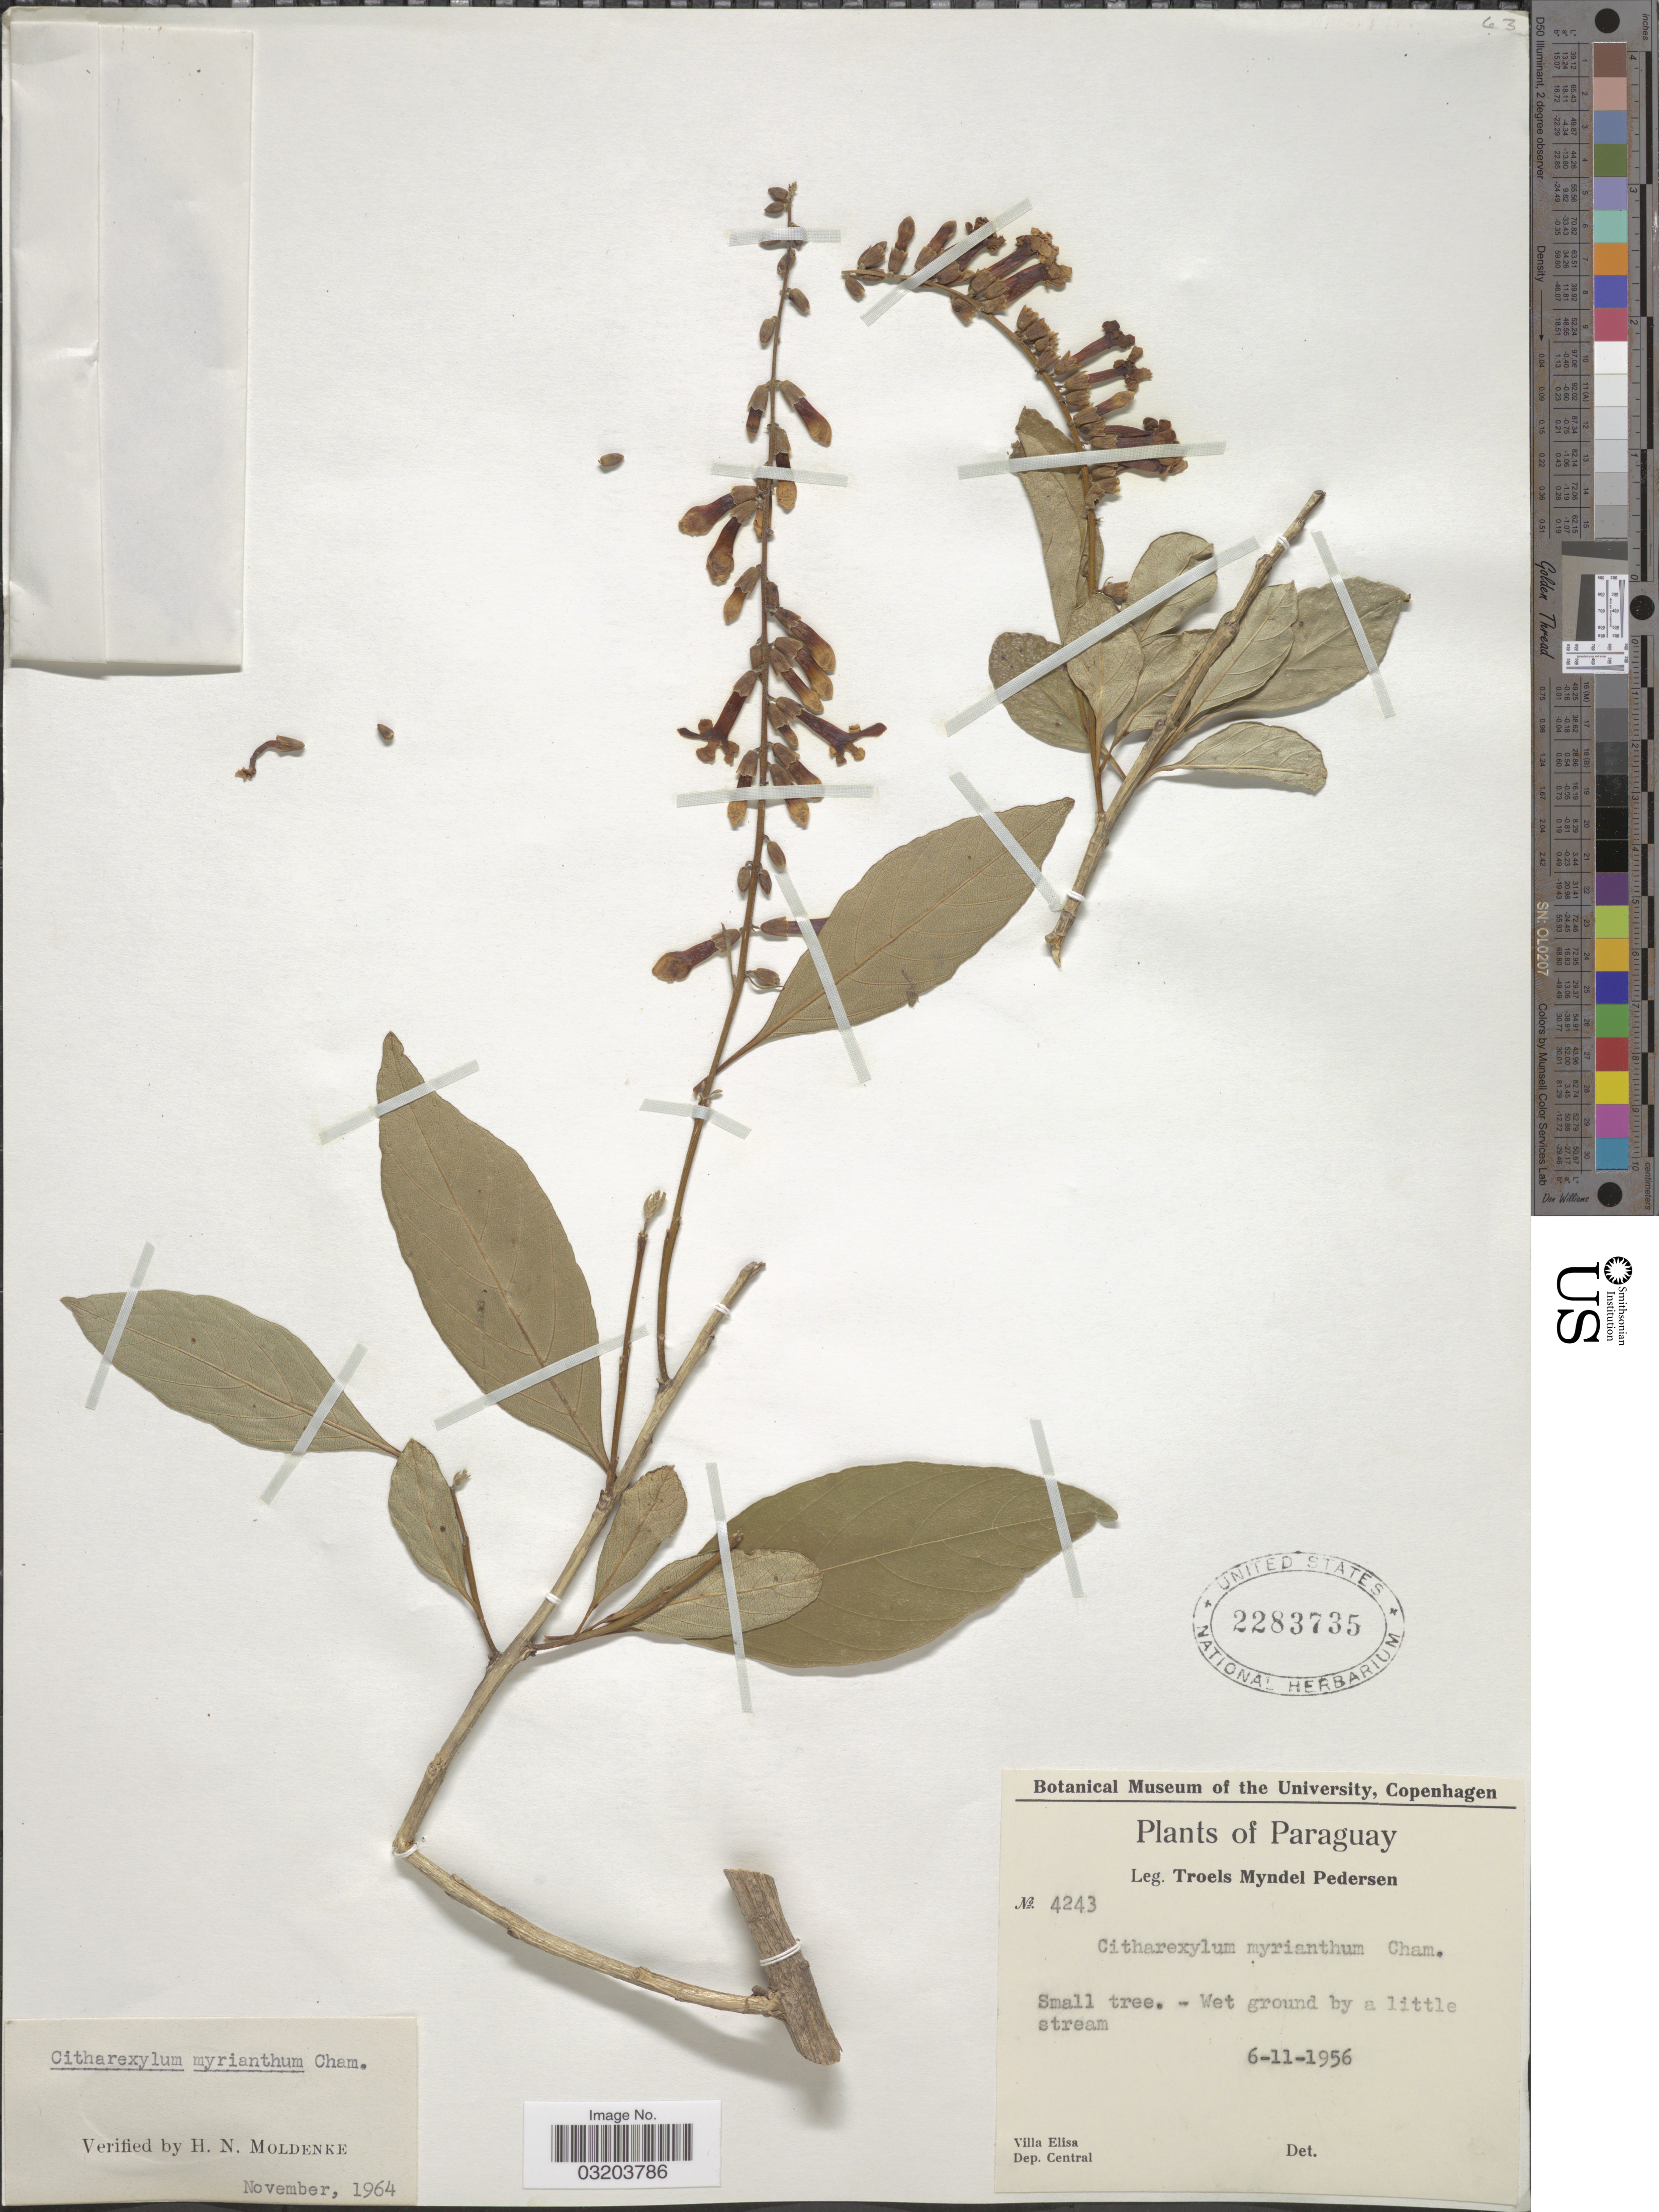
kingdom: Plantae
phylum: Tracheophyta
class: Magnoliopsida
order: Lamiales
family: Verbenaceae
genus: Citharexylum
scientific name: Citharexylum myrianthum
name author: Cham.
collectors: T. Pederson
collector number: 4243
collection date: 1956-11-06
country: Paraguay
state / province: Central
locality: Villa Elisa. Dep. Central.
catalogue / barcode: US 2283735